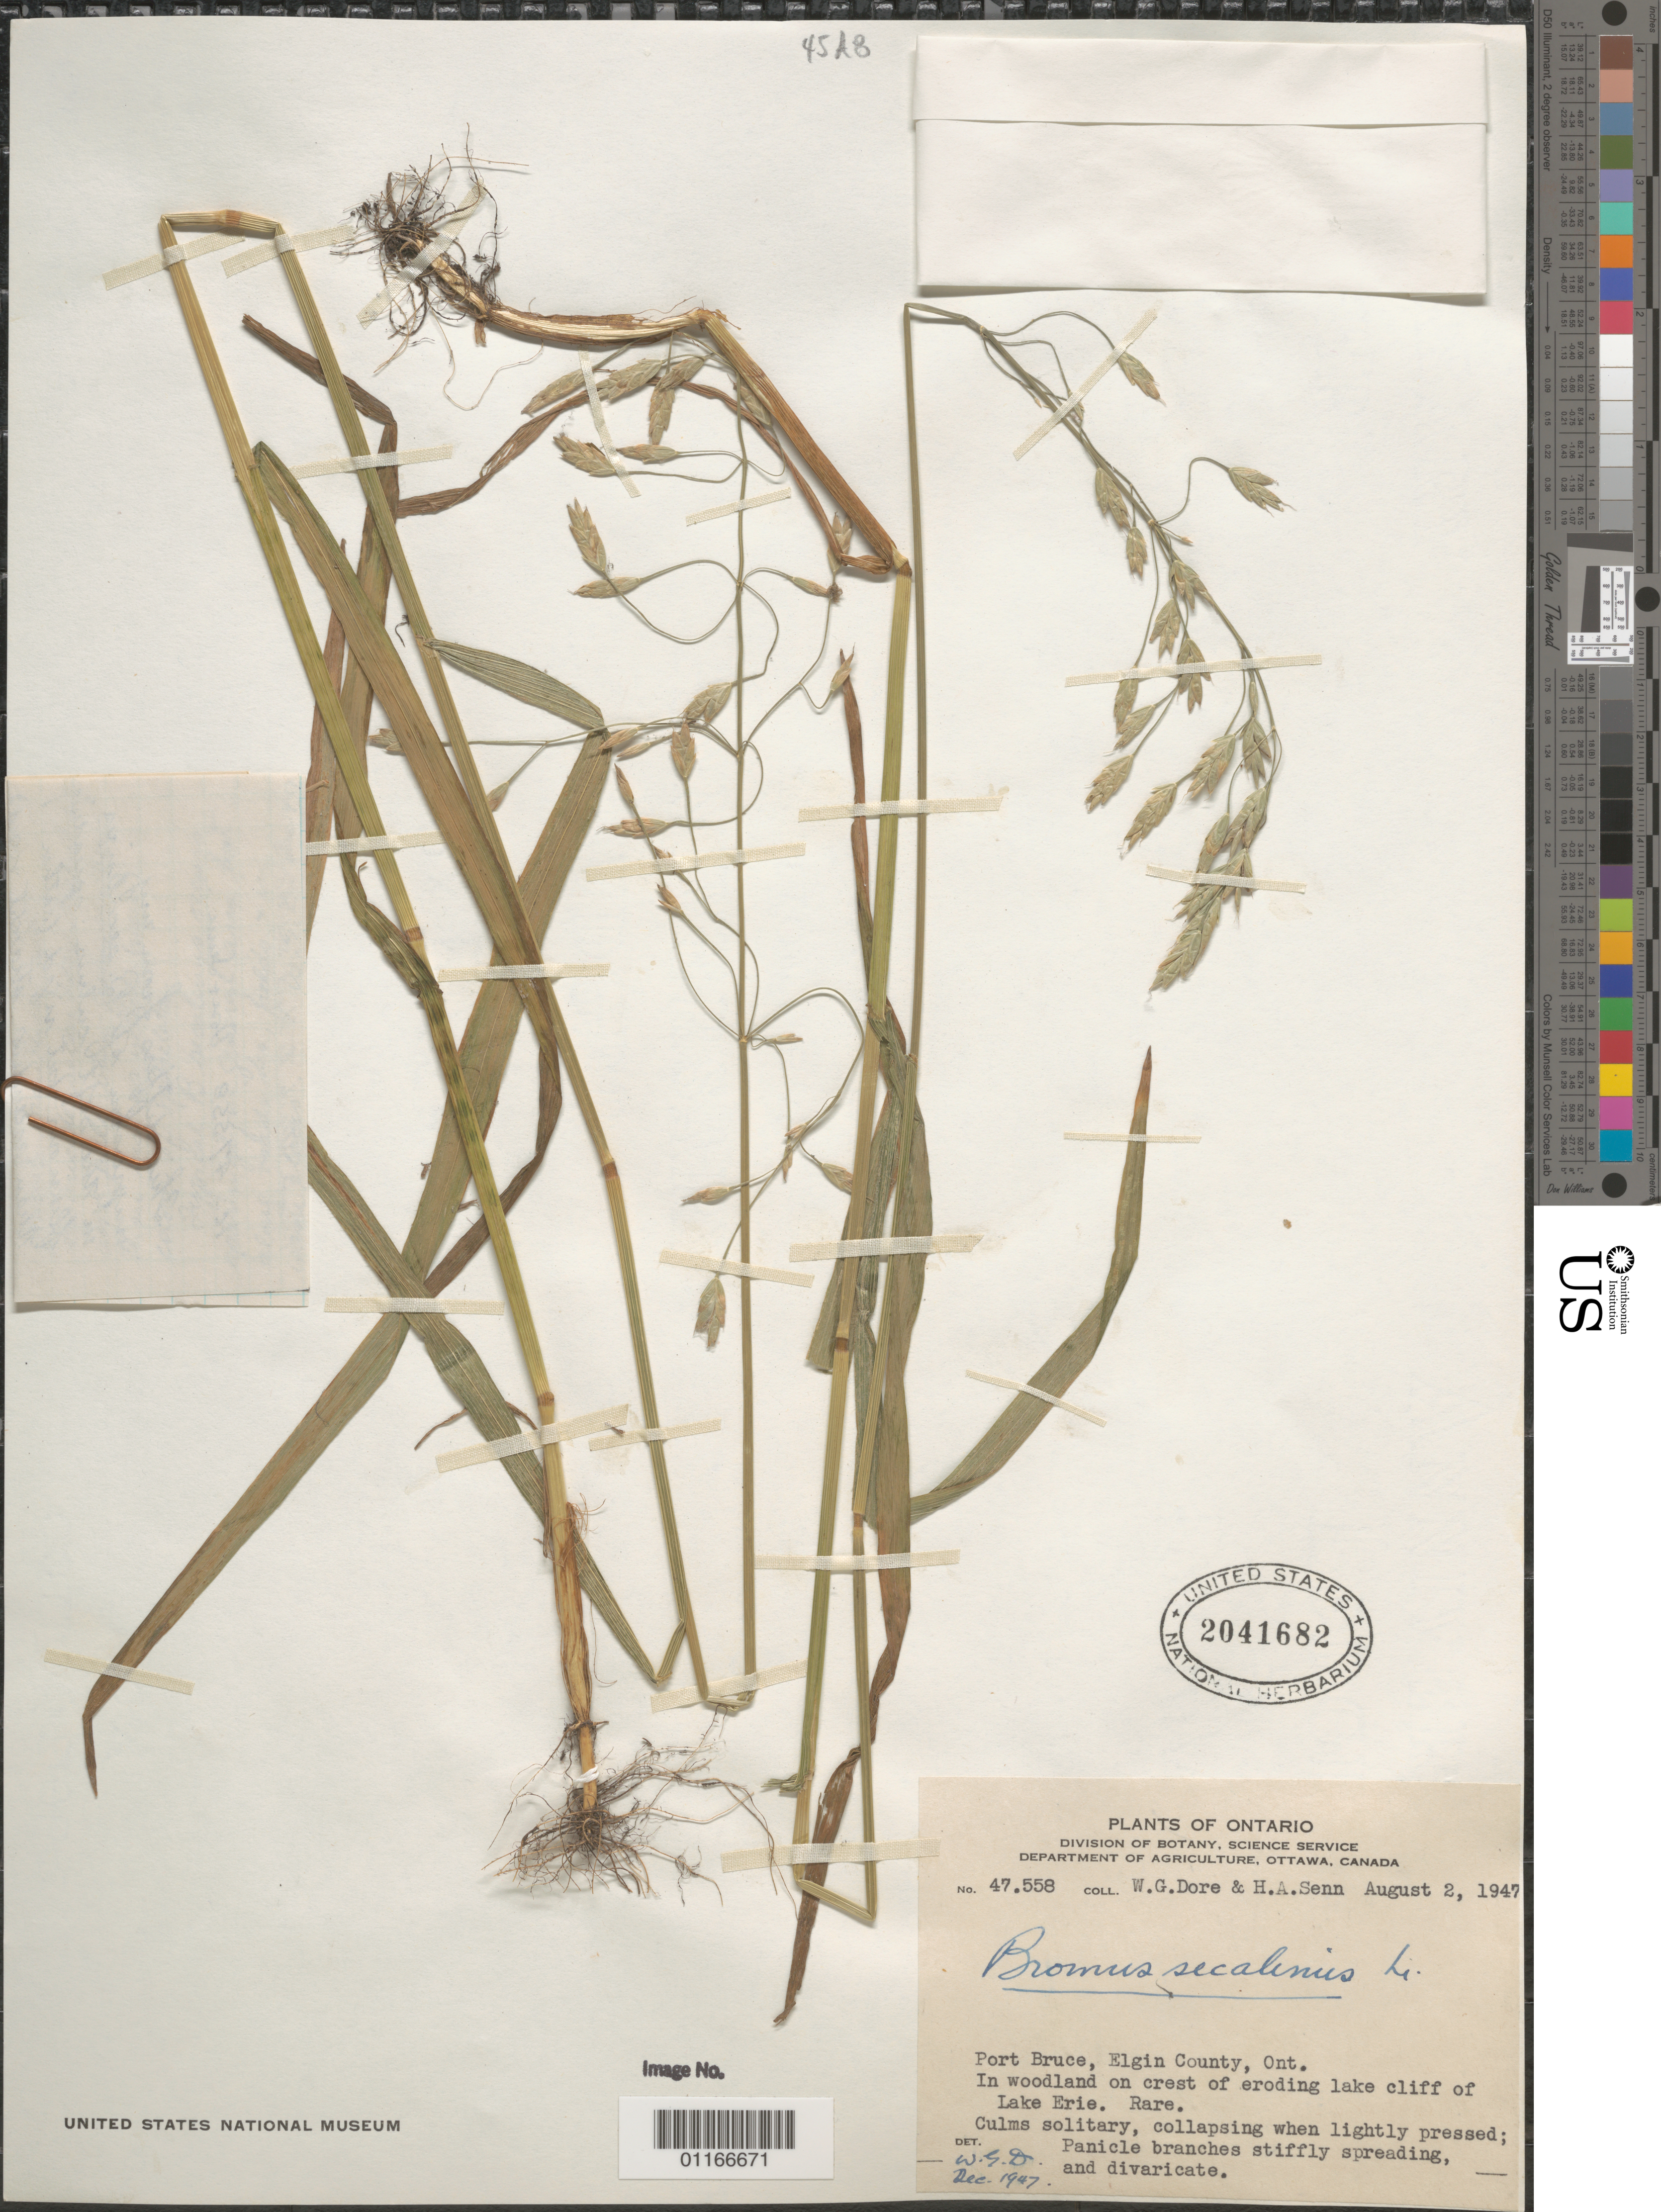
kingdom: Plantae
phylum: Tracheophyta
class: Liliopsida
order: Poales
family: Poaceae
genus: Bromus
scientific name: Bromus secalinus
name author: L.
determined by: Dore, W. G.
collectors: W. Dore & H. A. Senn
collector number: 47558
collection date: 1947-08-02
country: Canada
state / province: Ontario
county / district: Elgin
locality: In woodland on creat of eroding lake cliff of Lake Erie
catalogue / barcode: US 2041682